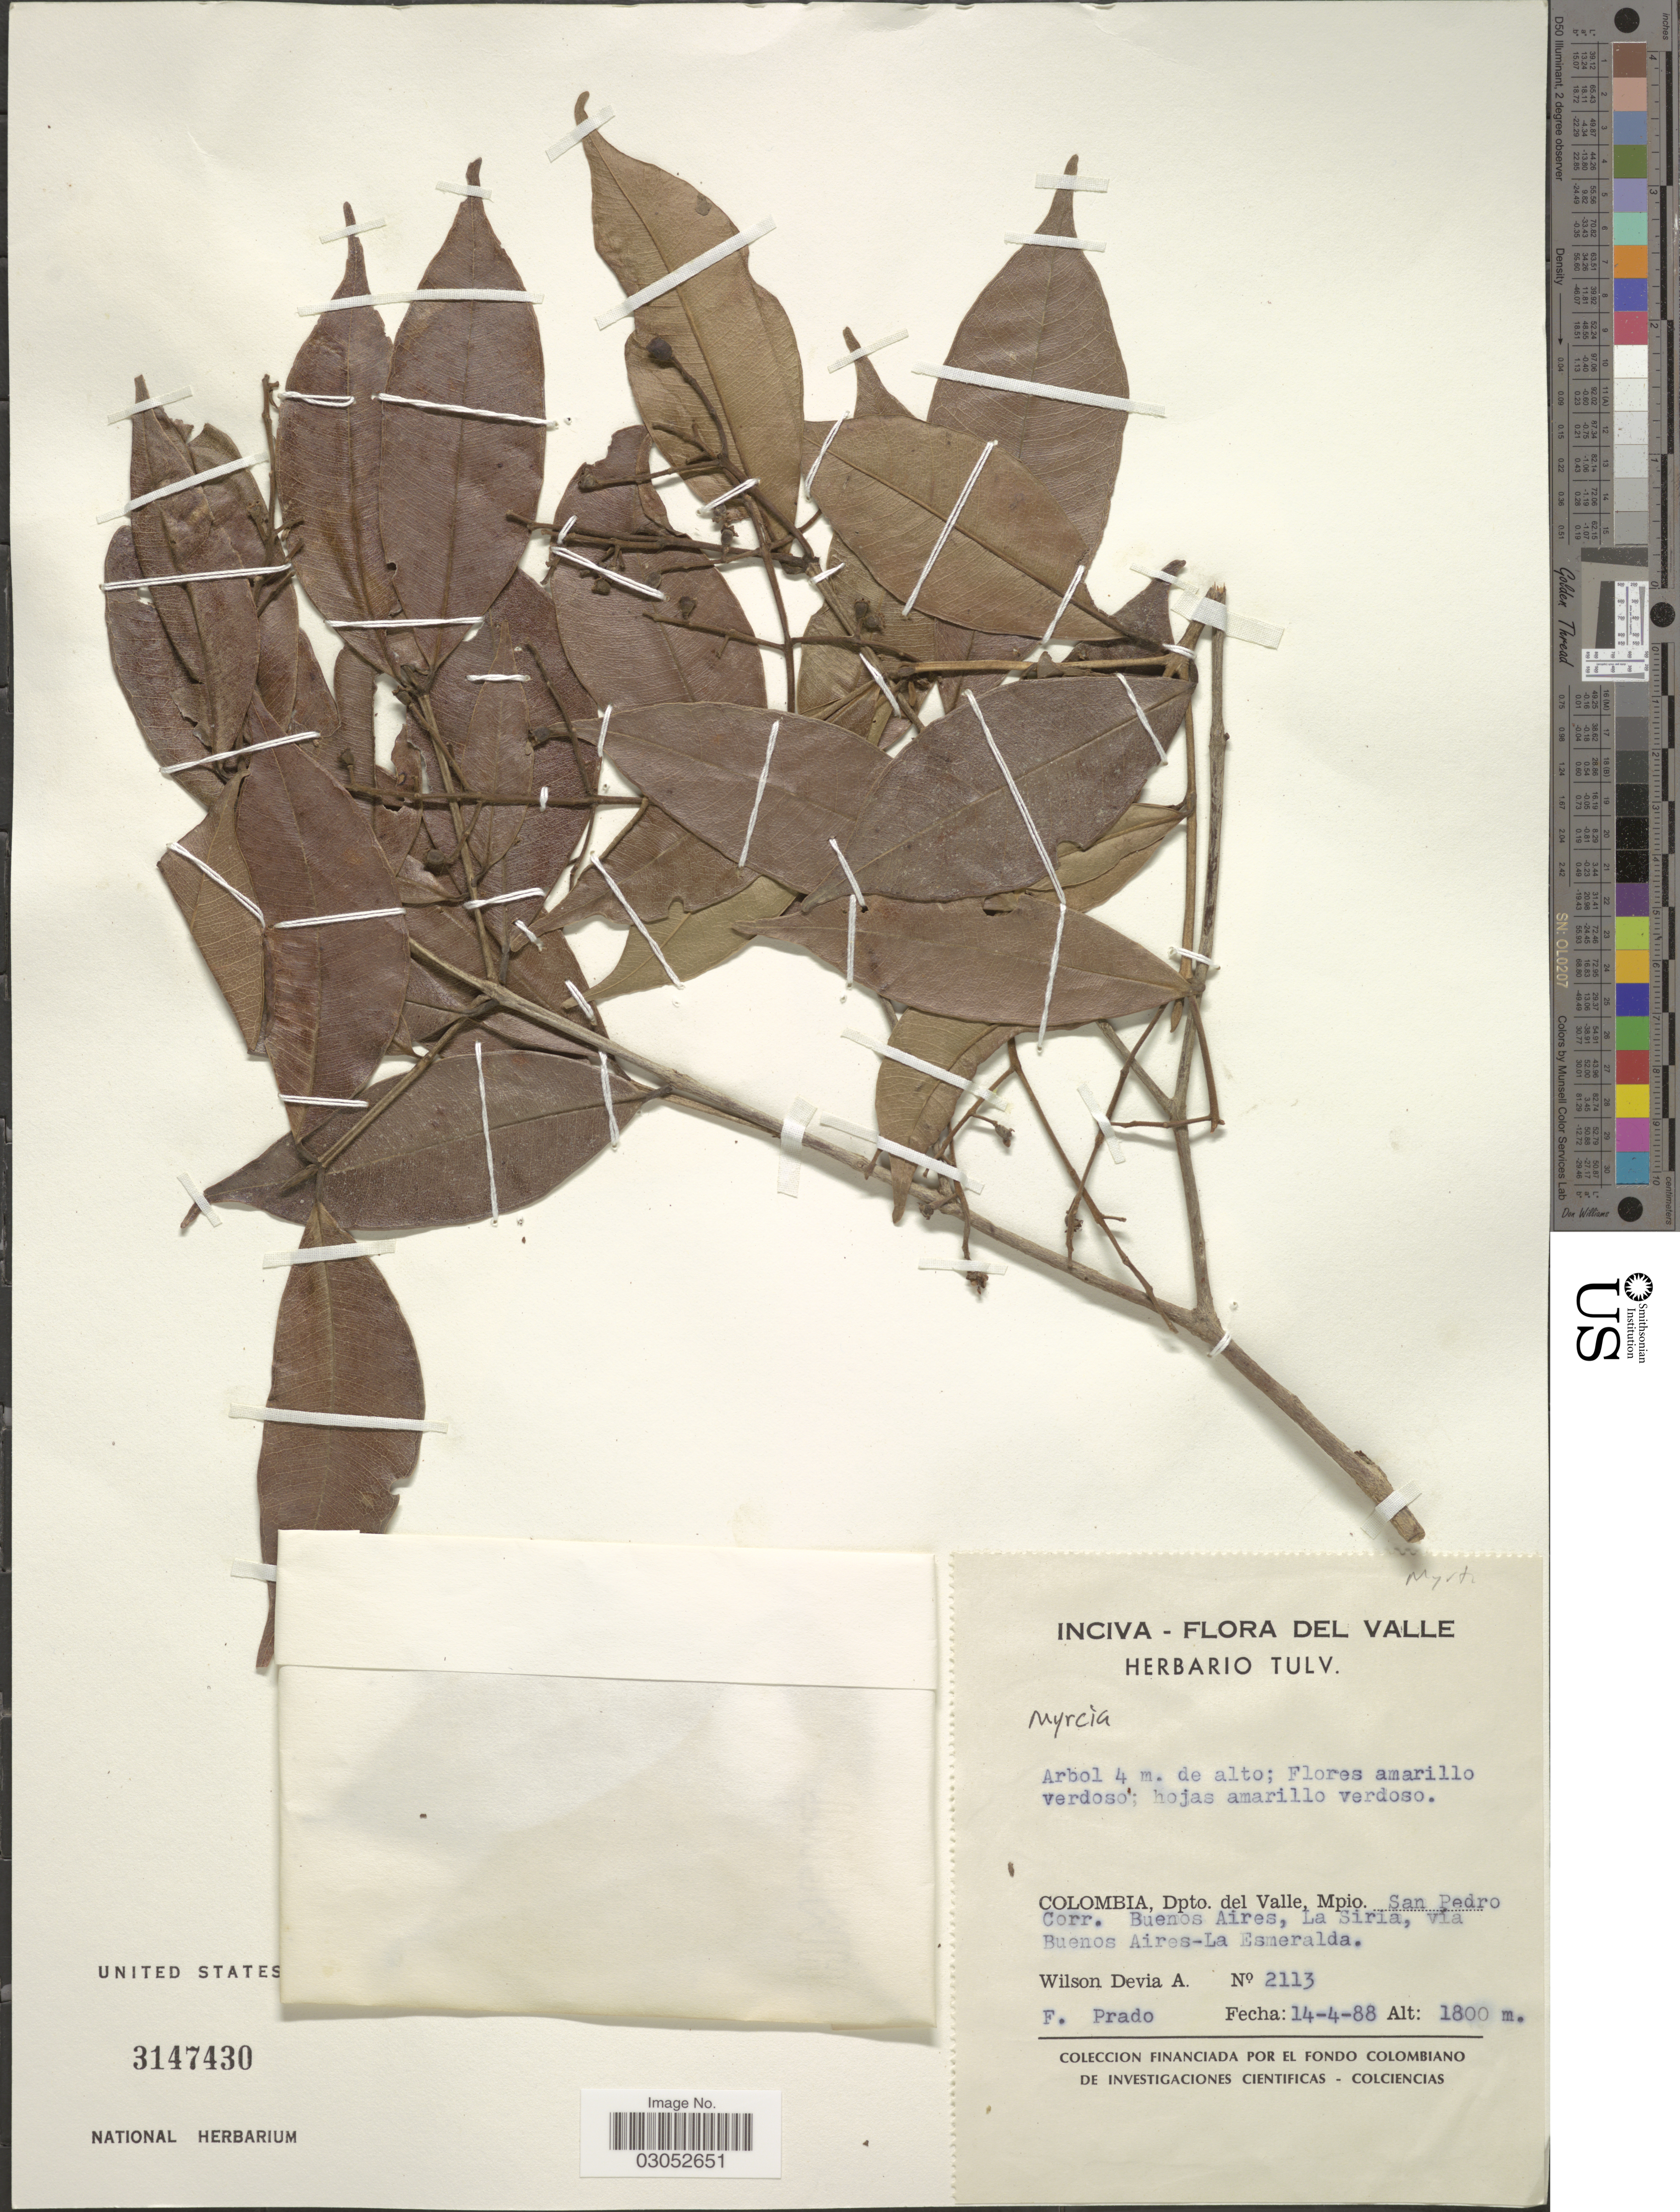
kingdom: Plantae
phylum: Tracheophyta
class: Magnoliopsida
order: Myrtales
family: Myrtaceae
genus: Myrcia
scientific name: Myrcia sp.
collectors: W. Devia A. & F. Prado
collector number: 2113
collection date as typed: Transcribed d/m/y: 14/4/88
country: Colombia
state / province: Valle del Cauca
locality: Dpto. del Valle, Mpio. San Pedro. Corr. Buenos Aires, La Siria, vía Buenos Aires - La Esmeralda.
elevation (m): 1800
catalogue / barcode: US 3147430